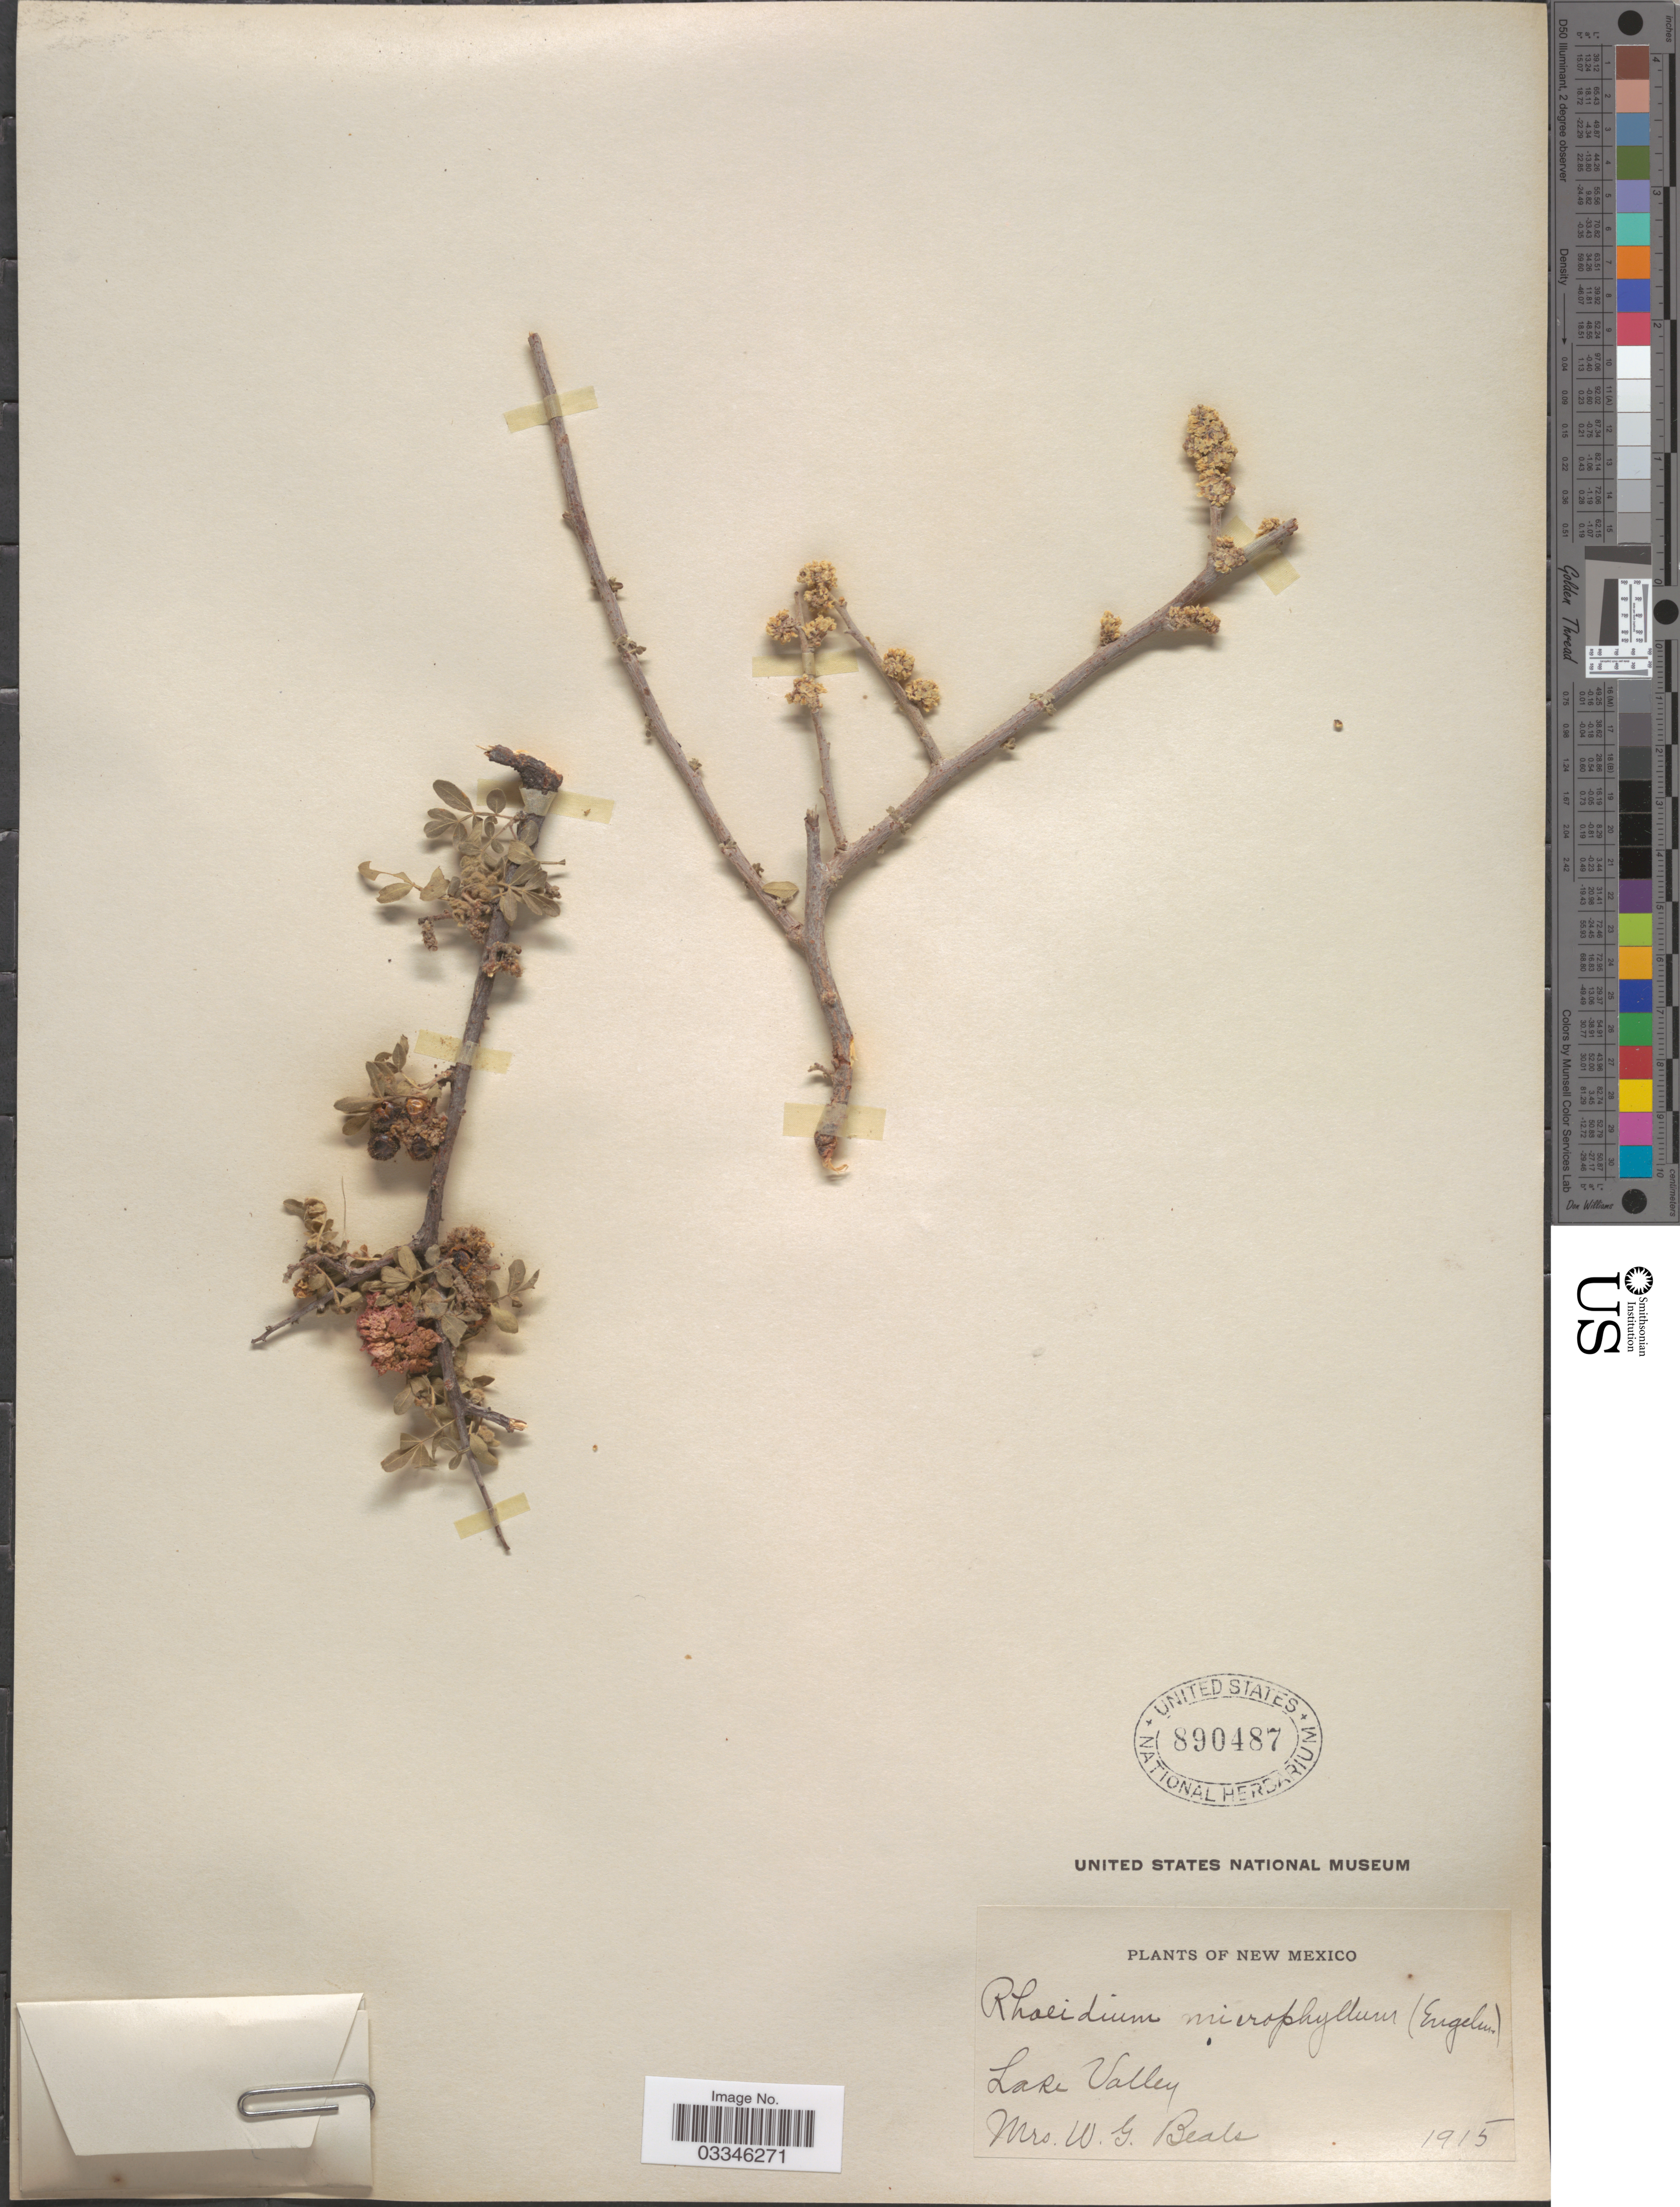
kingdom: Plantae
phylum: Tracheophyta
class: Magnoliopsida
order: Sapindales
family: Anacardiaceae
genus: Rhus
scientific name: Rhus microphylla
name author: Engelm.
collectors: Mrs. W. G. Beals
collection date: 1915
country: United States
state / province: New Mexico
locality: Lake Valley.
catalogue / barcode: US 890487